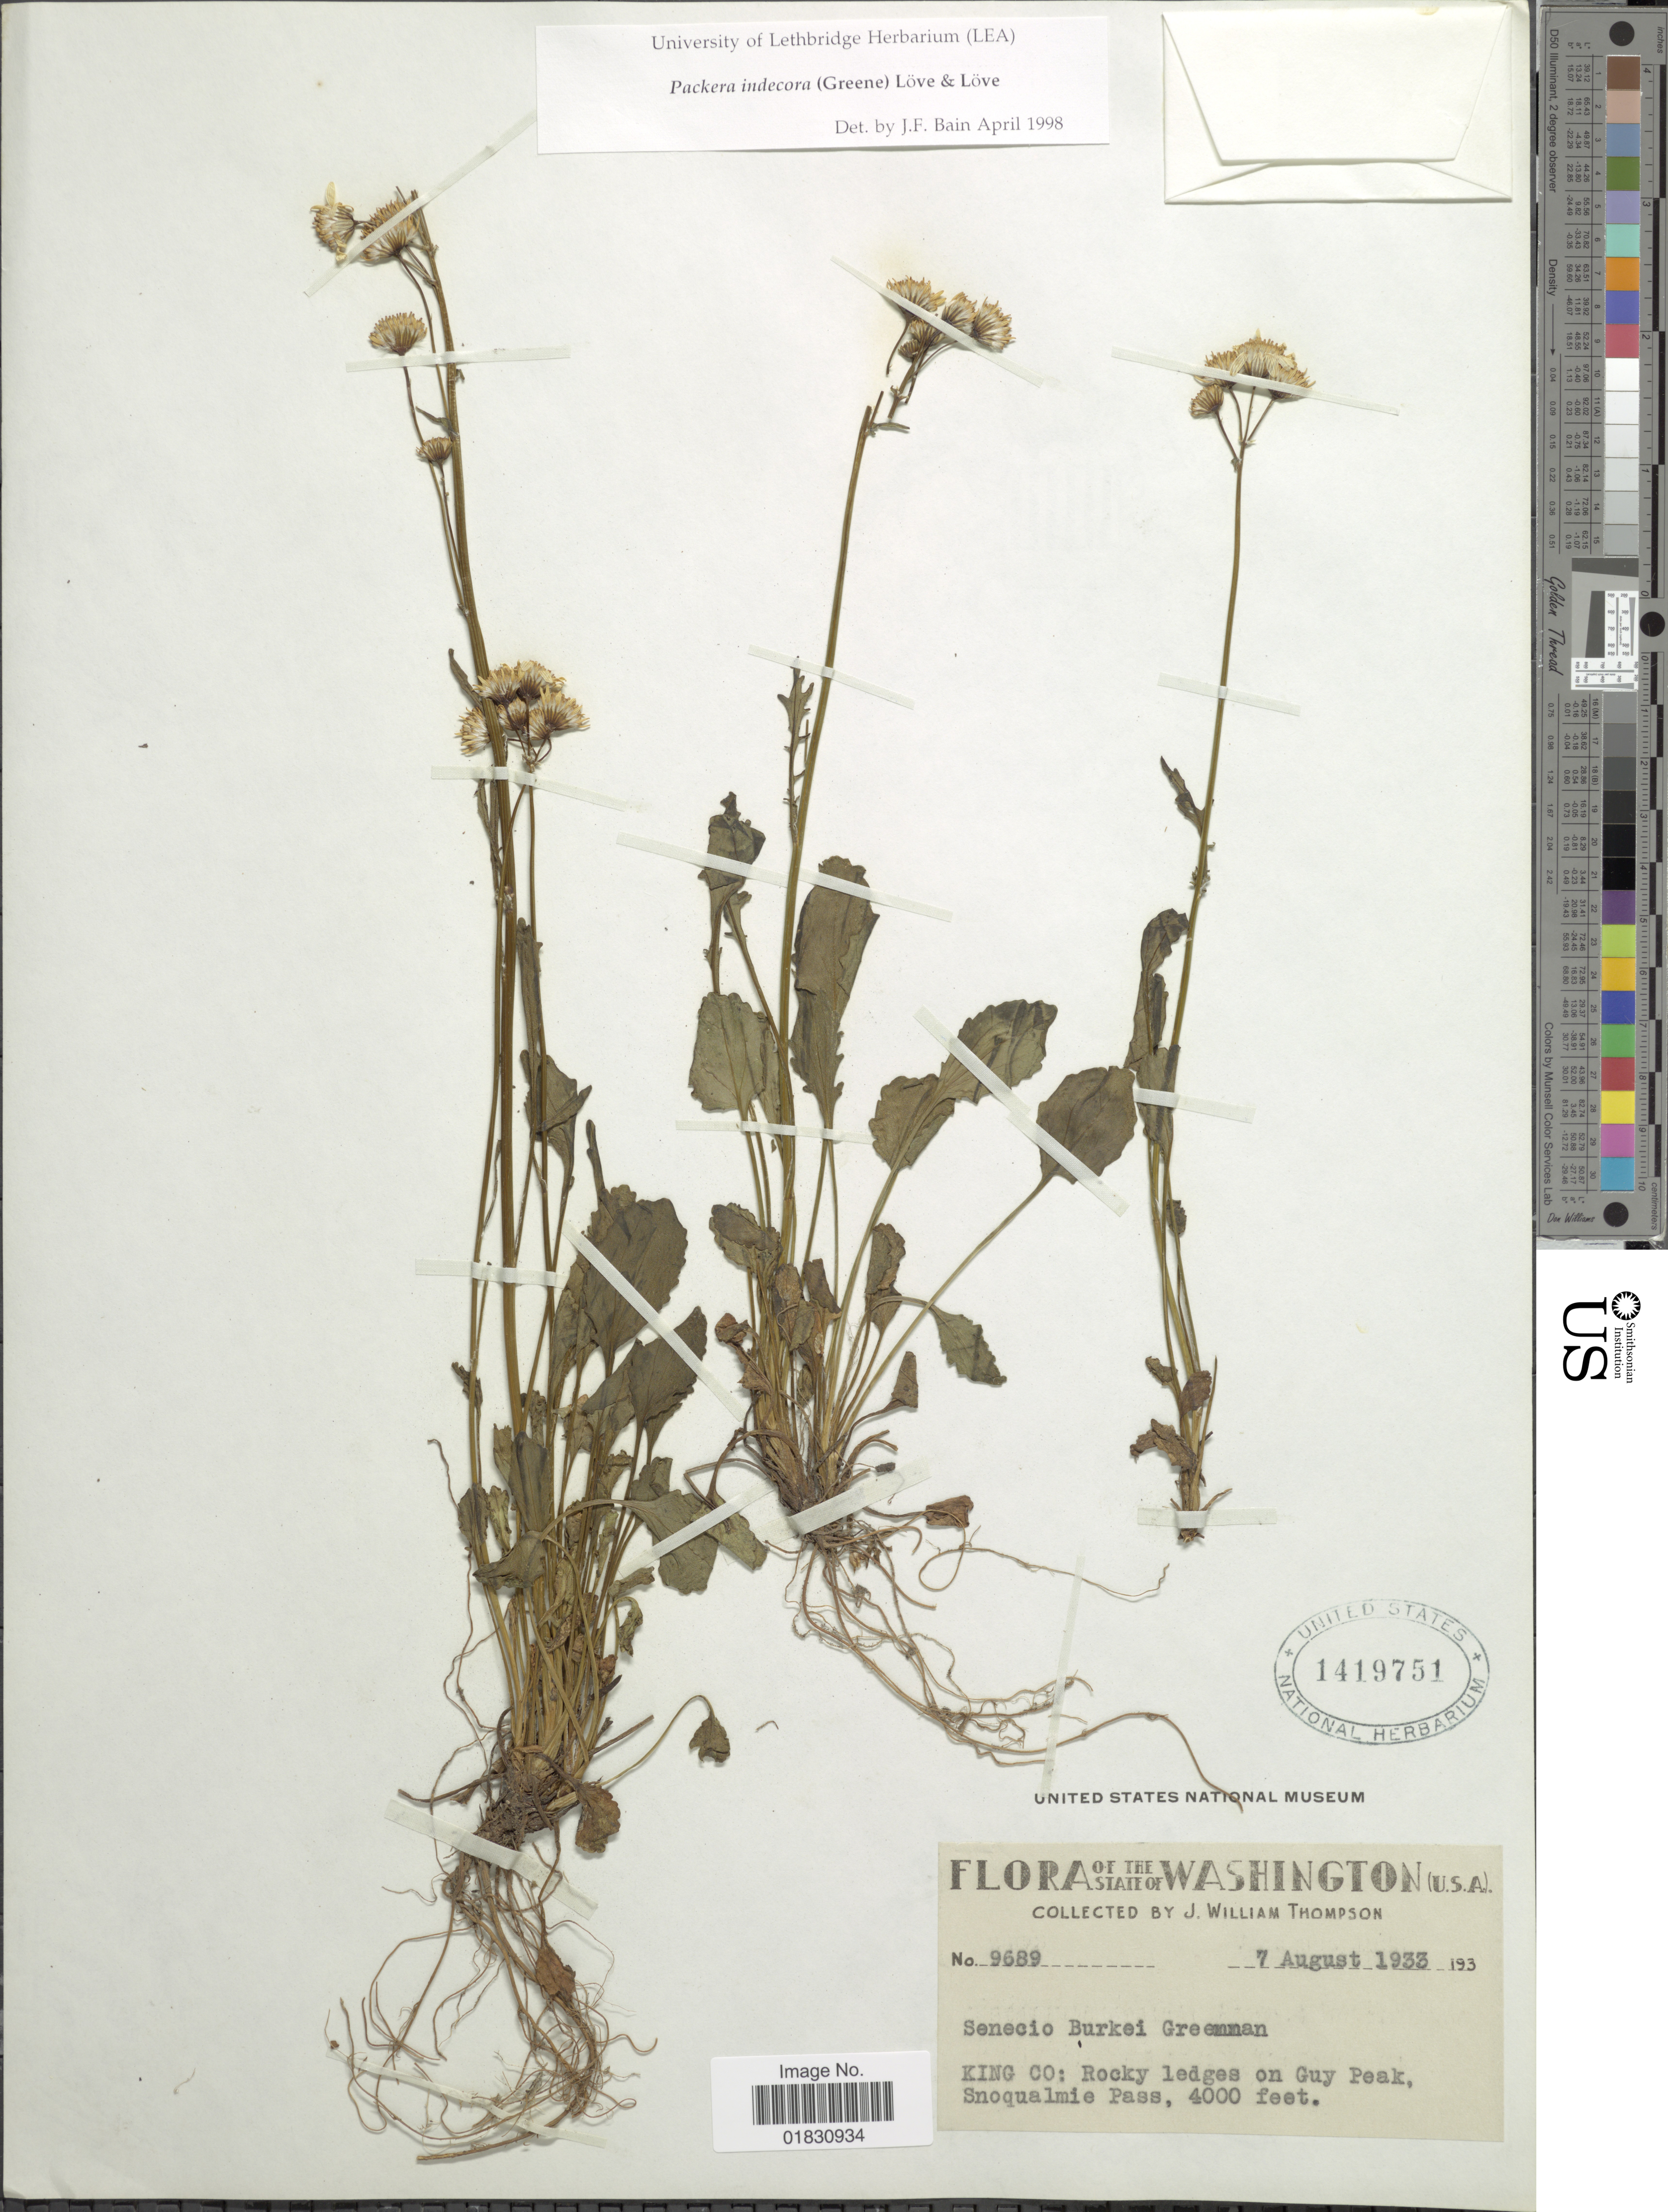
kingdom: Plantae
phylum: Tracheophyta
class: Magnoliopsida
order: Asterales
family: Asteraceae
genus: Packera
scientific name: Packera indecora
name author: (Greene) Á. Löve & D. Löve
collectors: J. W. Thompson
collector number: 9689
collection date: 1933-08-07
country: United States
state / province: Washington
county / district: King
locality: The State of Washington, King Co: Rocky ledges on Guy Peak, Snoqualmie Pass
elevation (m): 1219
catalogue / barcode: US 1419751